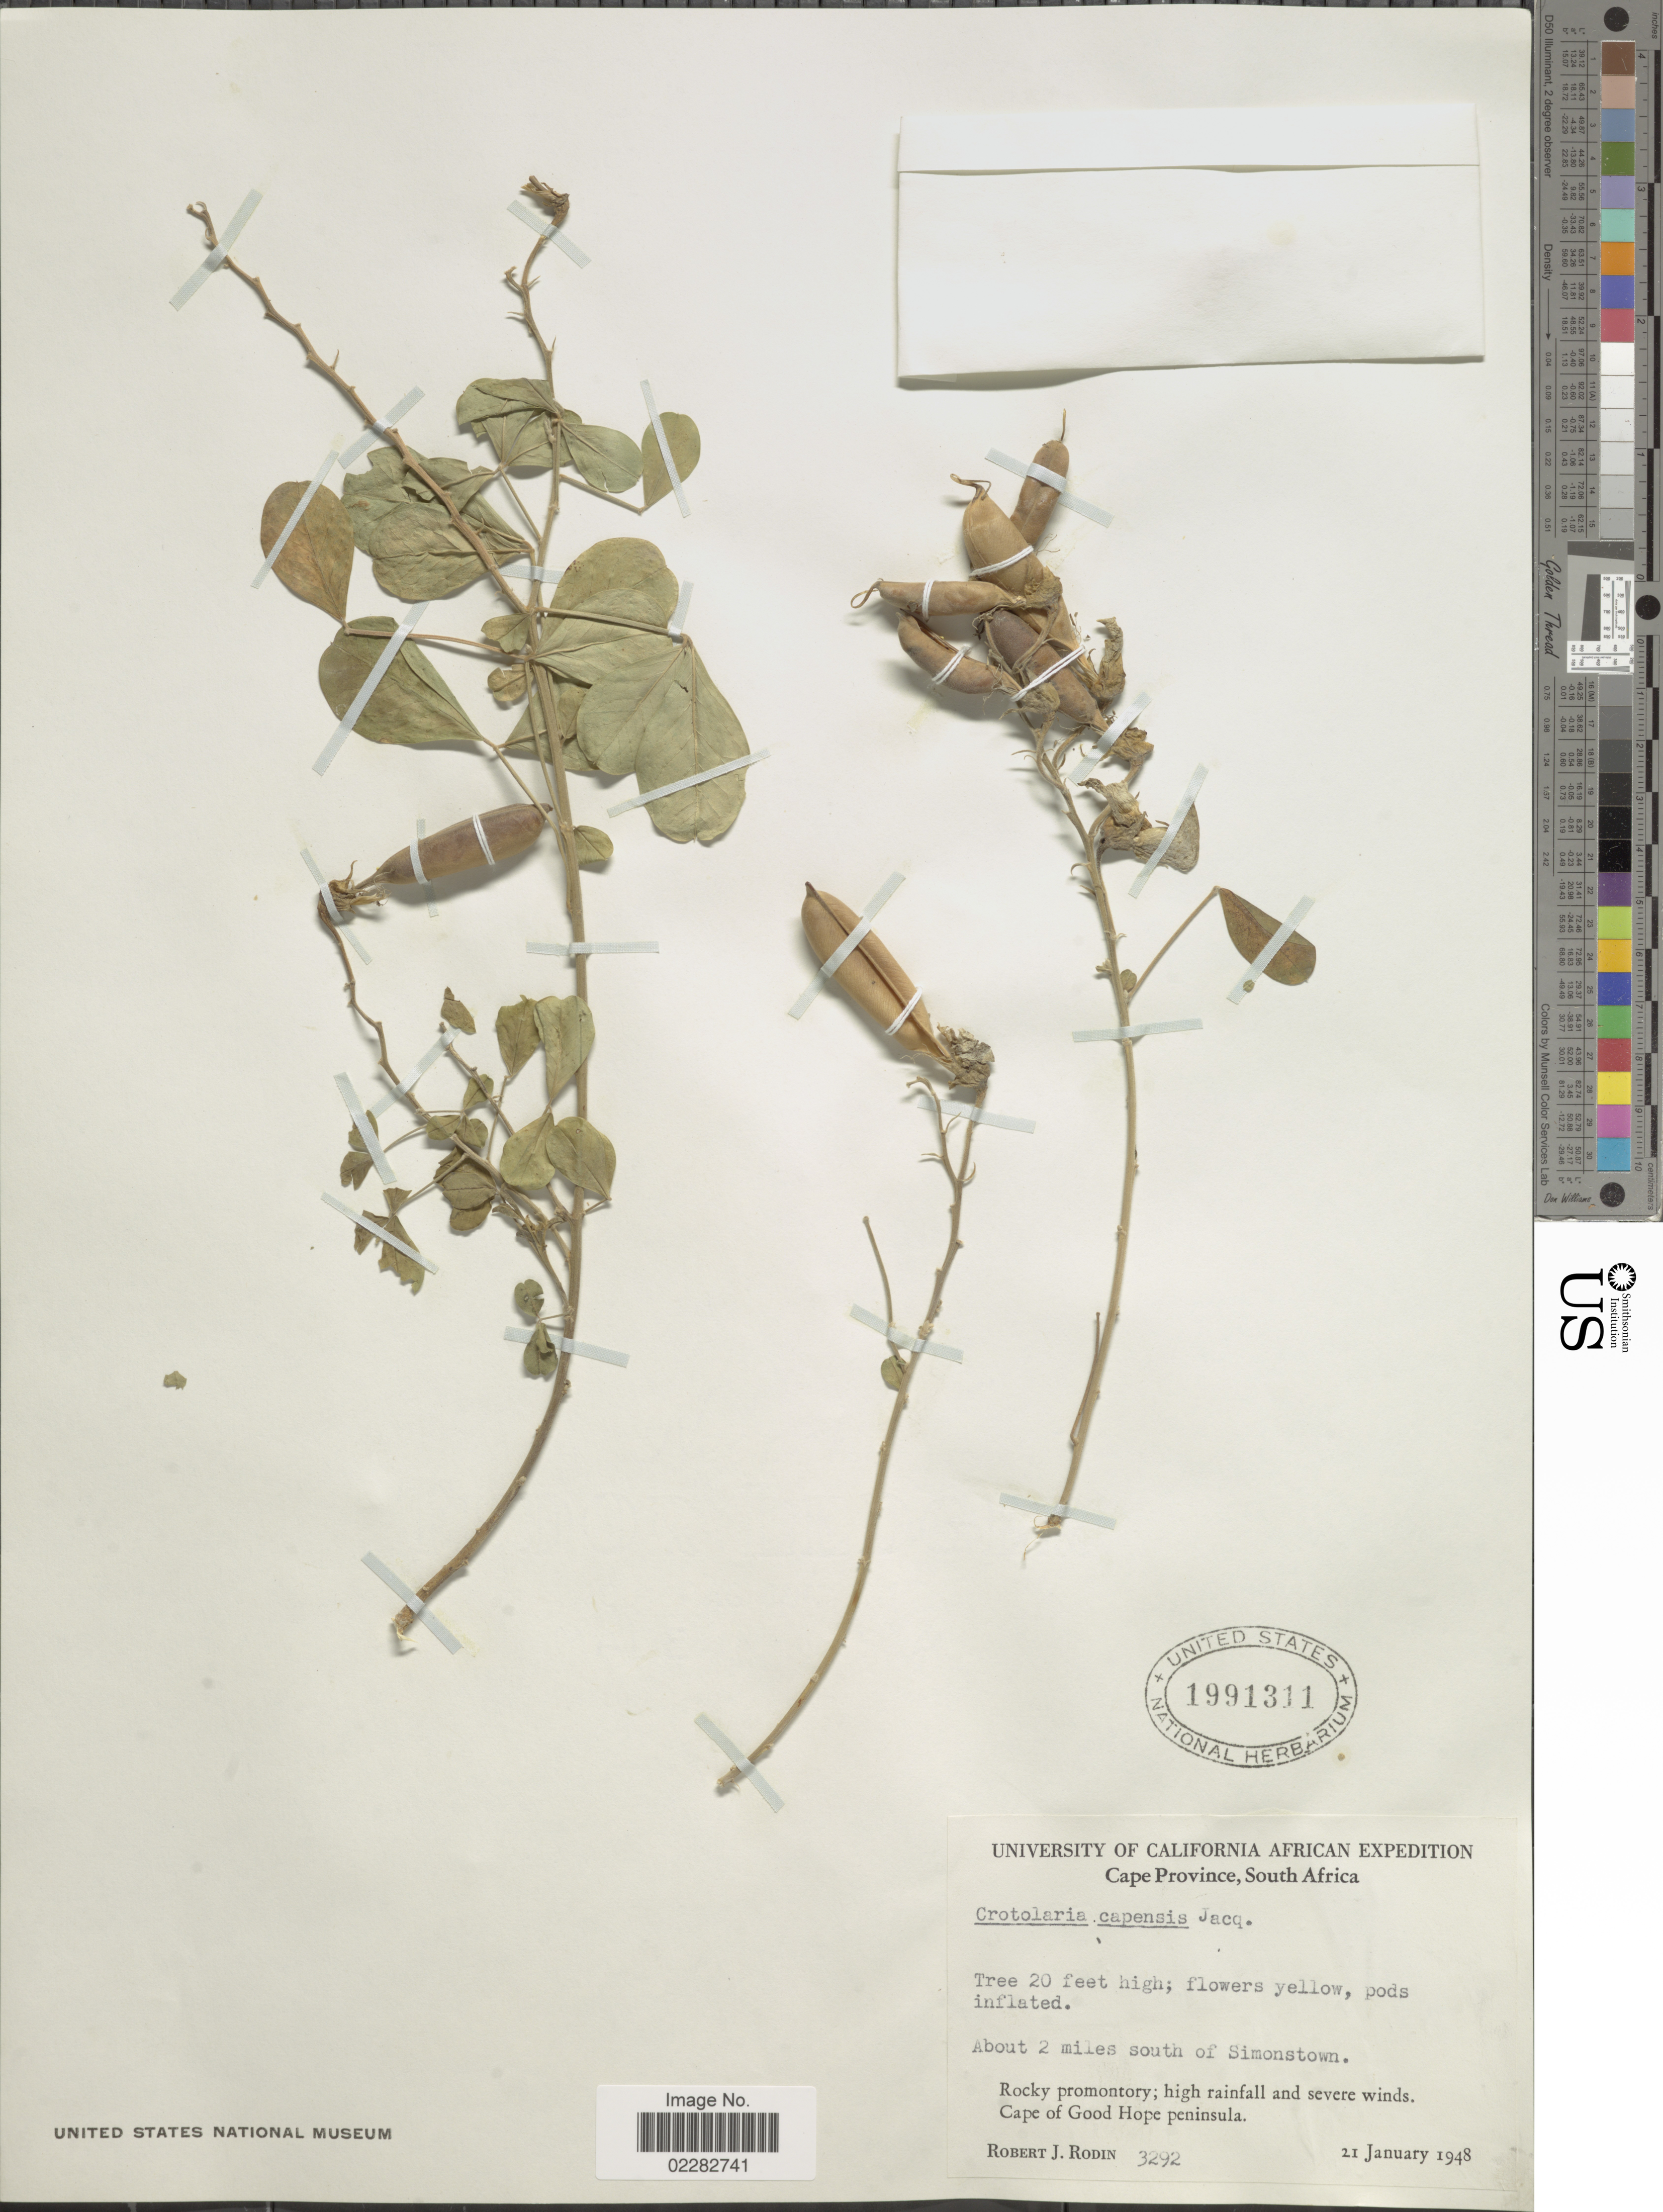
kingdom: Plantae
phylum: Tracheophyta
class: Magnoliopsida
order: Fabales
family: Fabaceae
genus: Crotalaria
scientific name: Crotalaria capensis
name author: Jacq.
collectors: R. J. Rodin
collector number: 3292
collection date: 1948-01-21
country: South Africa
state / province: Western Cape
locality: About 2 miles south of Simonstown, Rocky promontory, Cape of Good Hope peninsula.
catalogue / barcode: US 1991311